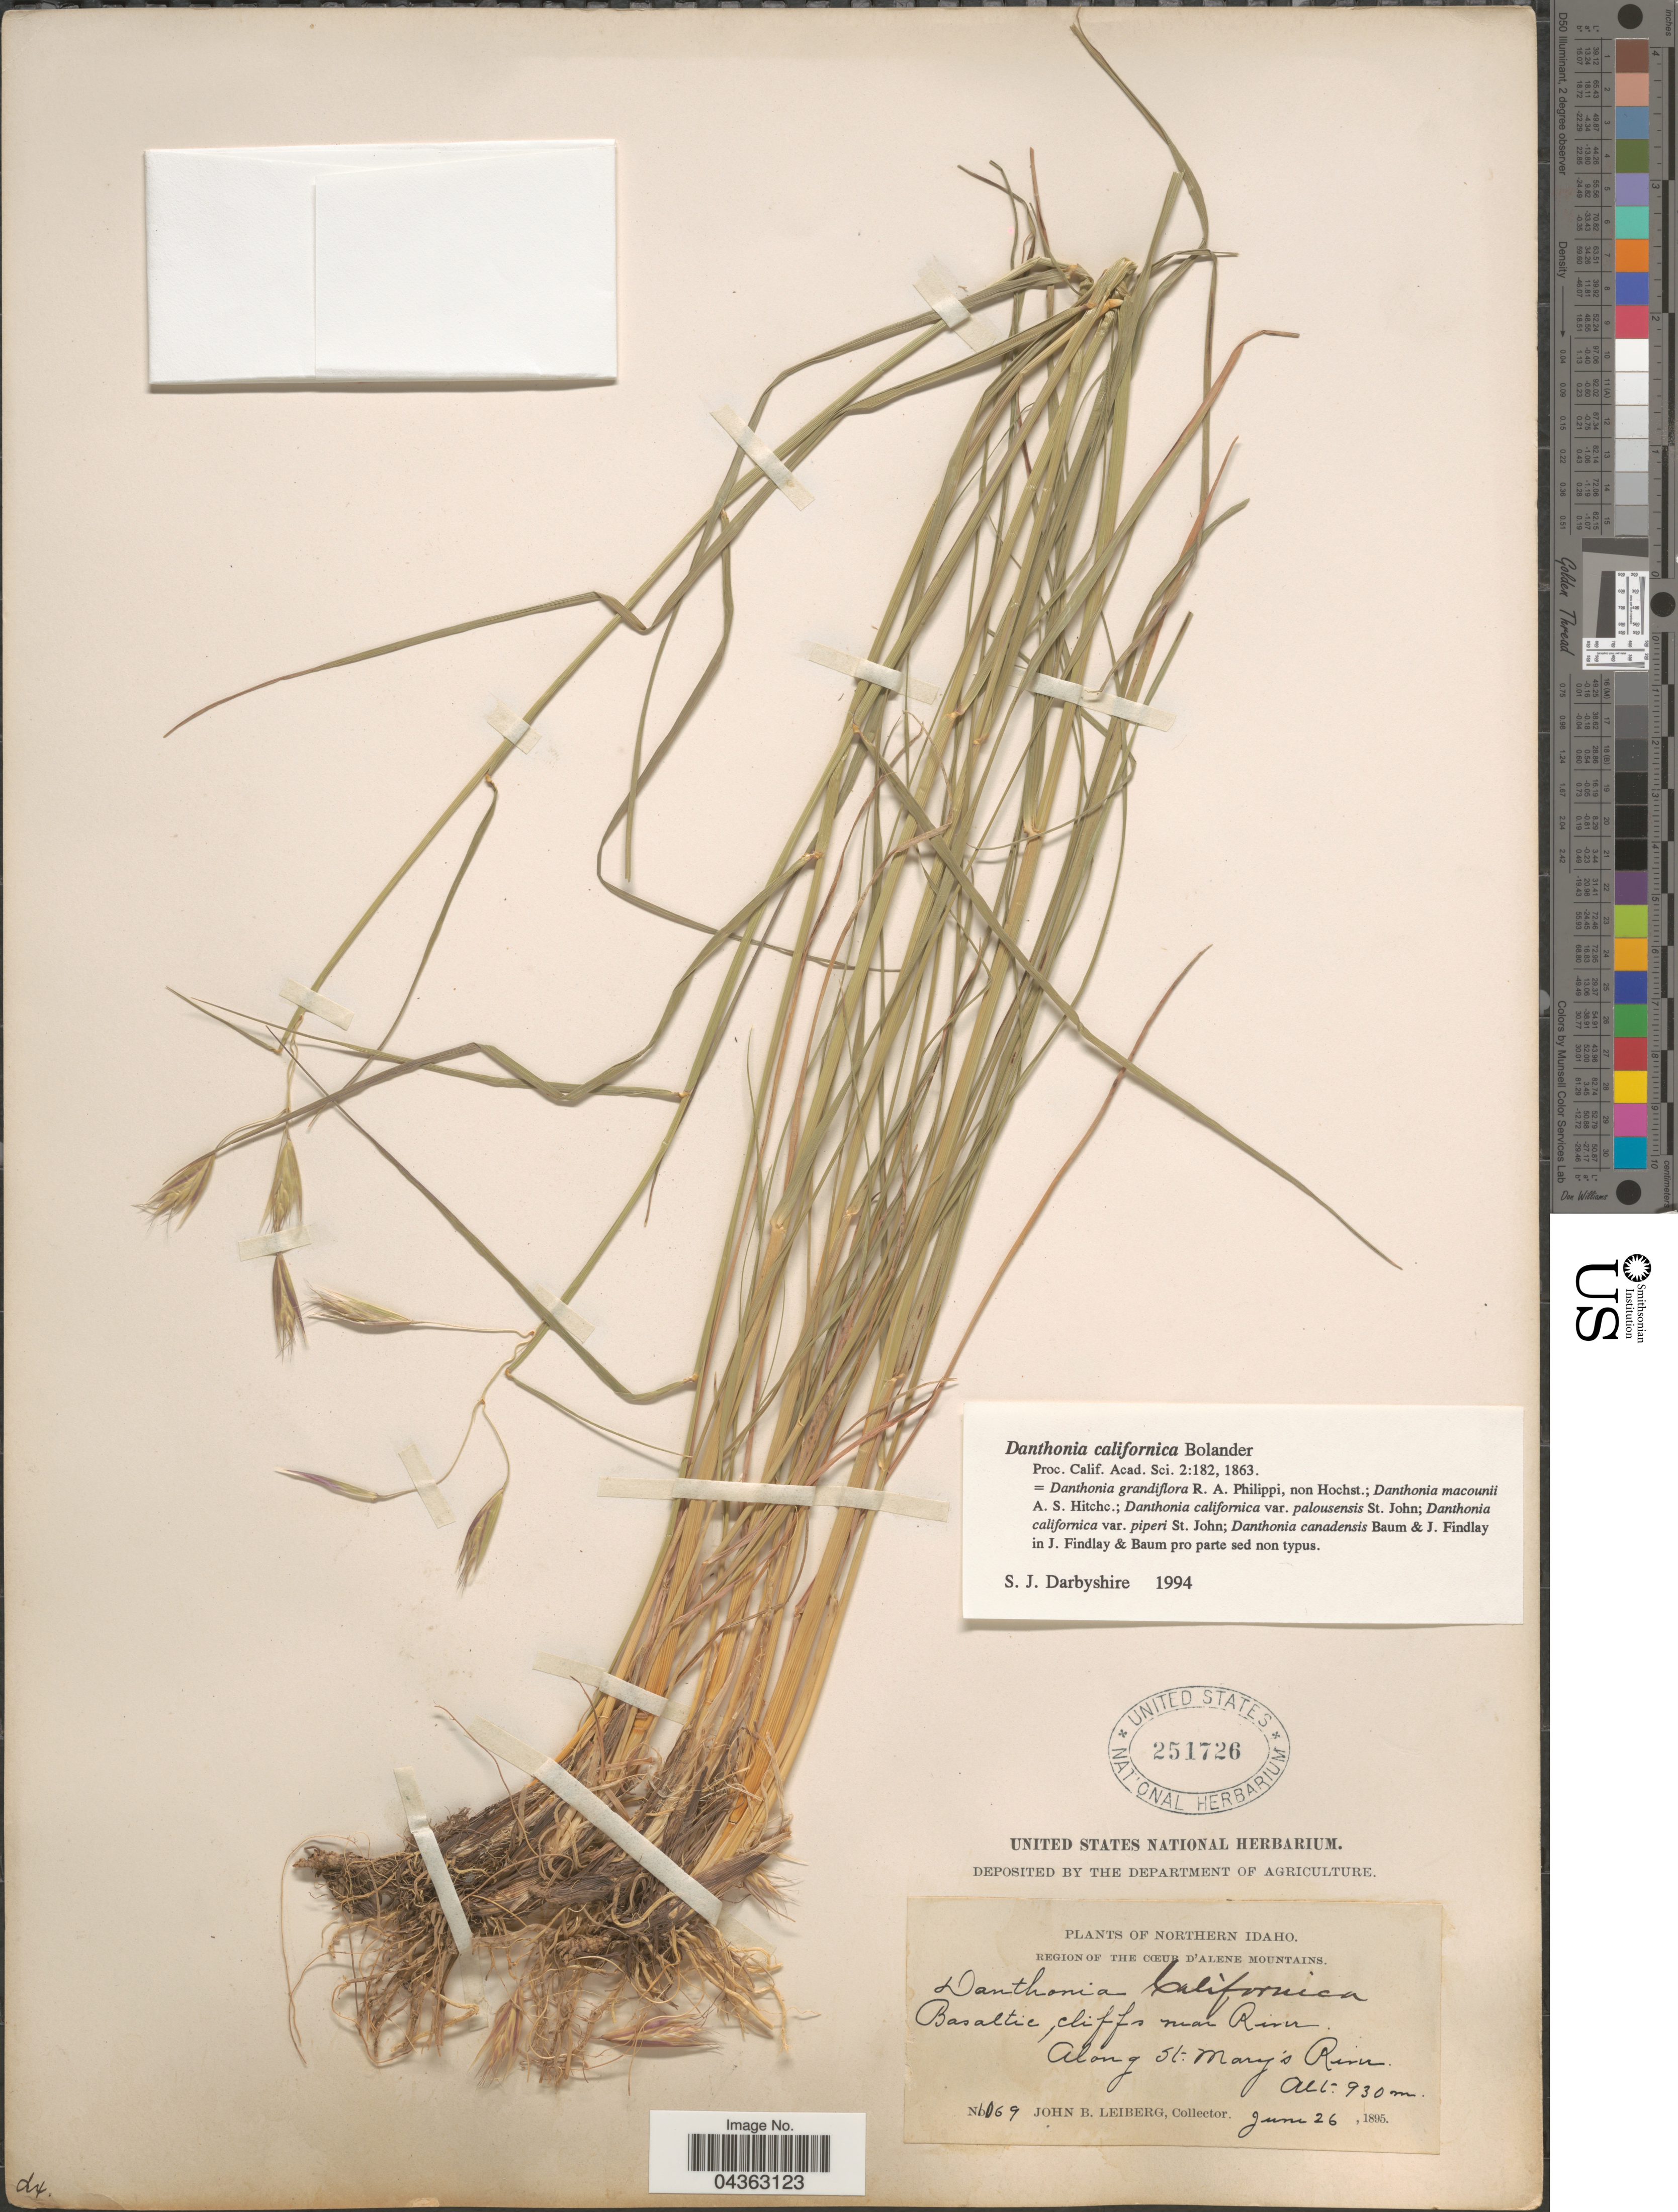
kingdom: Plantae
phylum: Tracheophyta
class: Liliopsida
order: Poales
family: Poaceae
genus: Danthonia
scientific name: Danthonia californica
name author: Bol.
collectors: J. B. Leiberg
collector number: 1069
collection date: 1895-06-26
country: United States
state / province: Idaho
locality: Northern Idaho. Region of the Coeur d' Alene Mountains. Basaltic cliffs near River. Along St. Mary's River.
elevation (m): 930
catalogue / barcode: US 251726